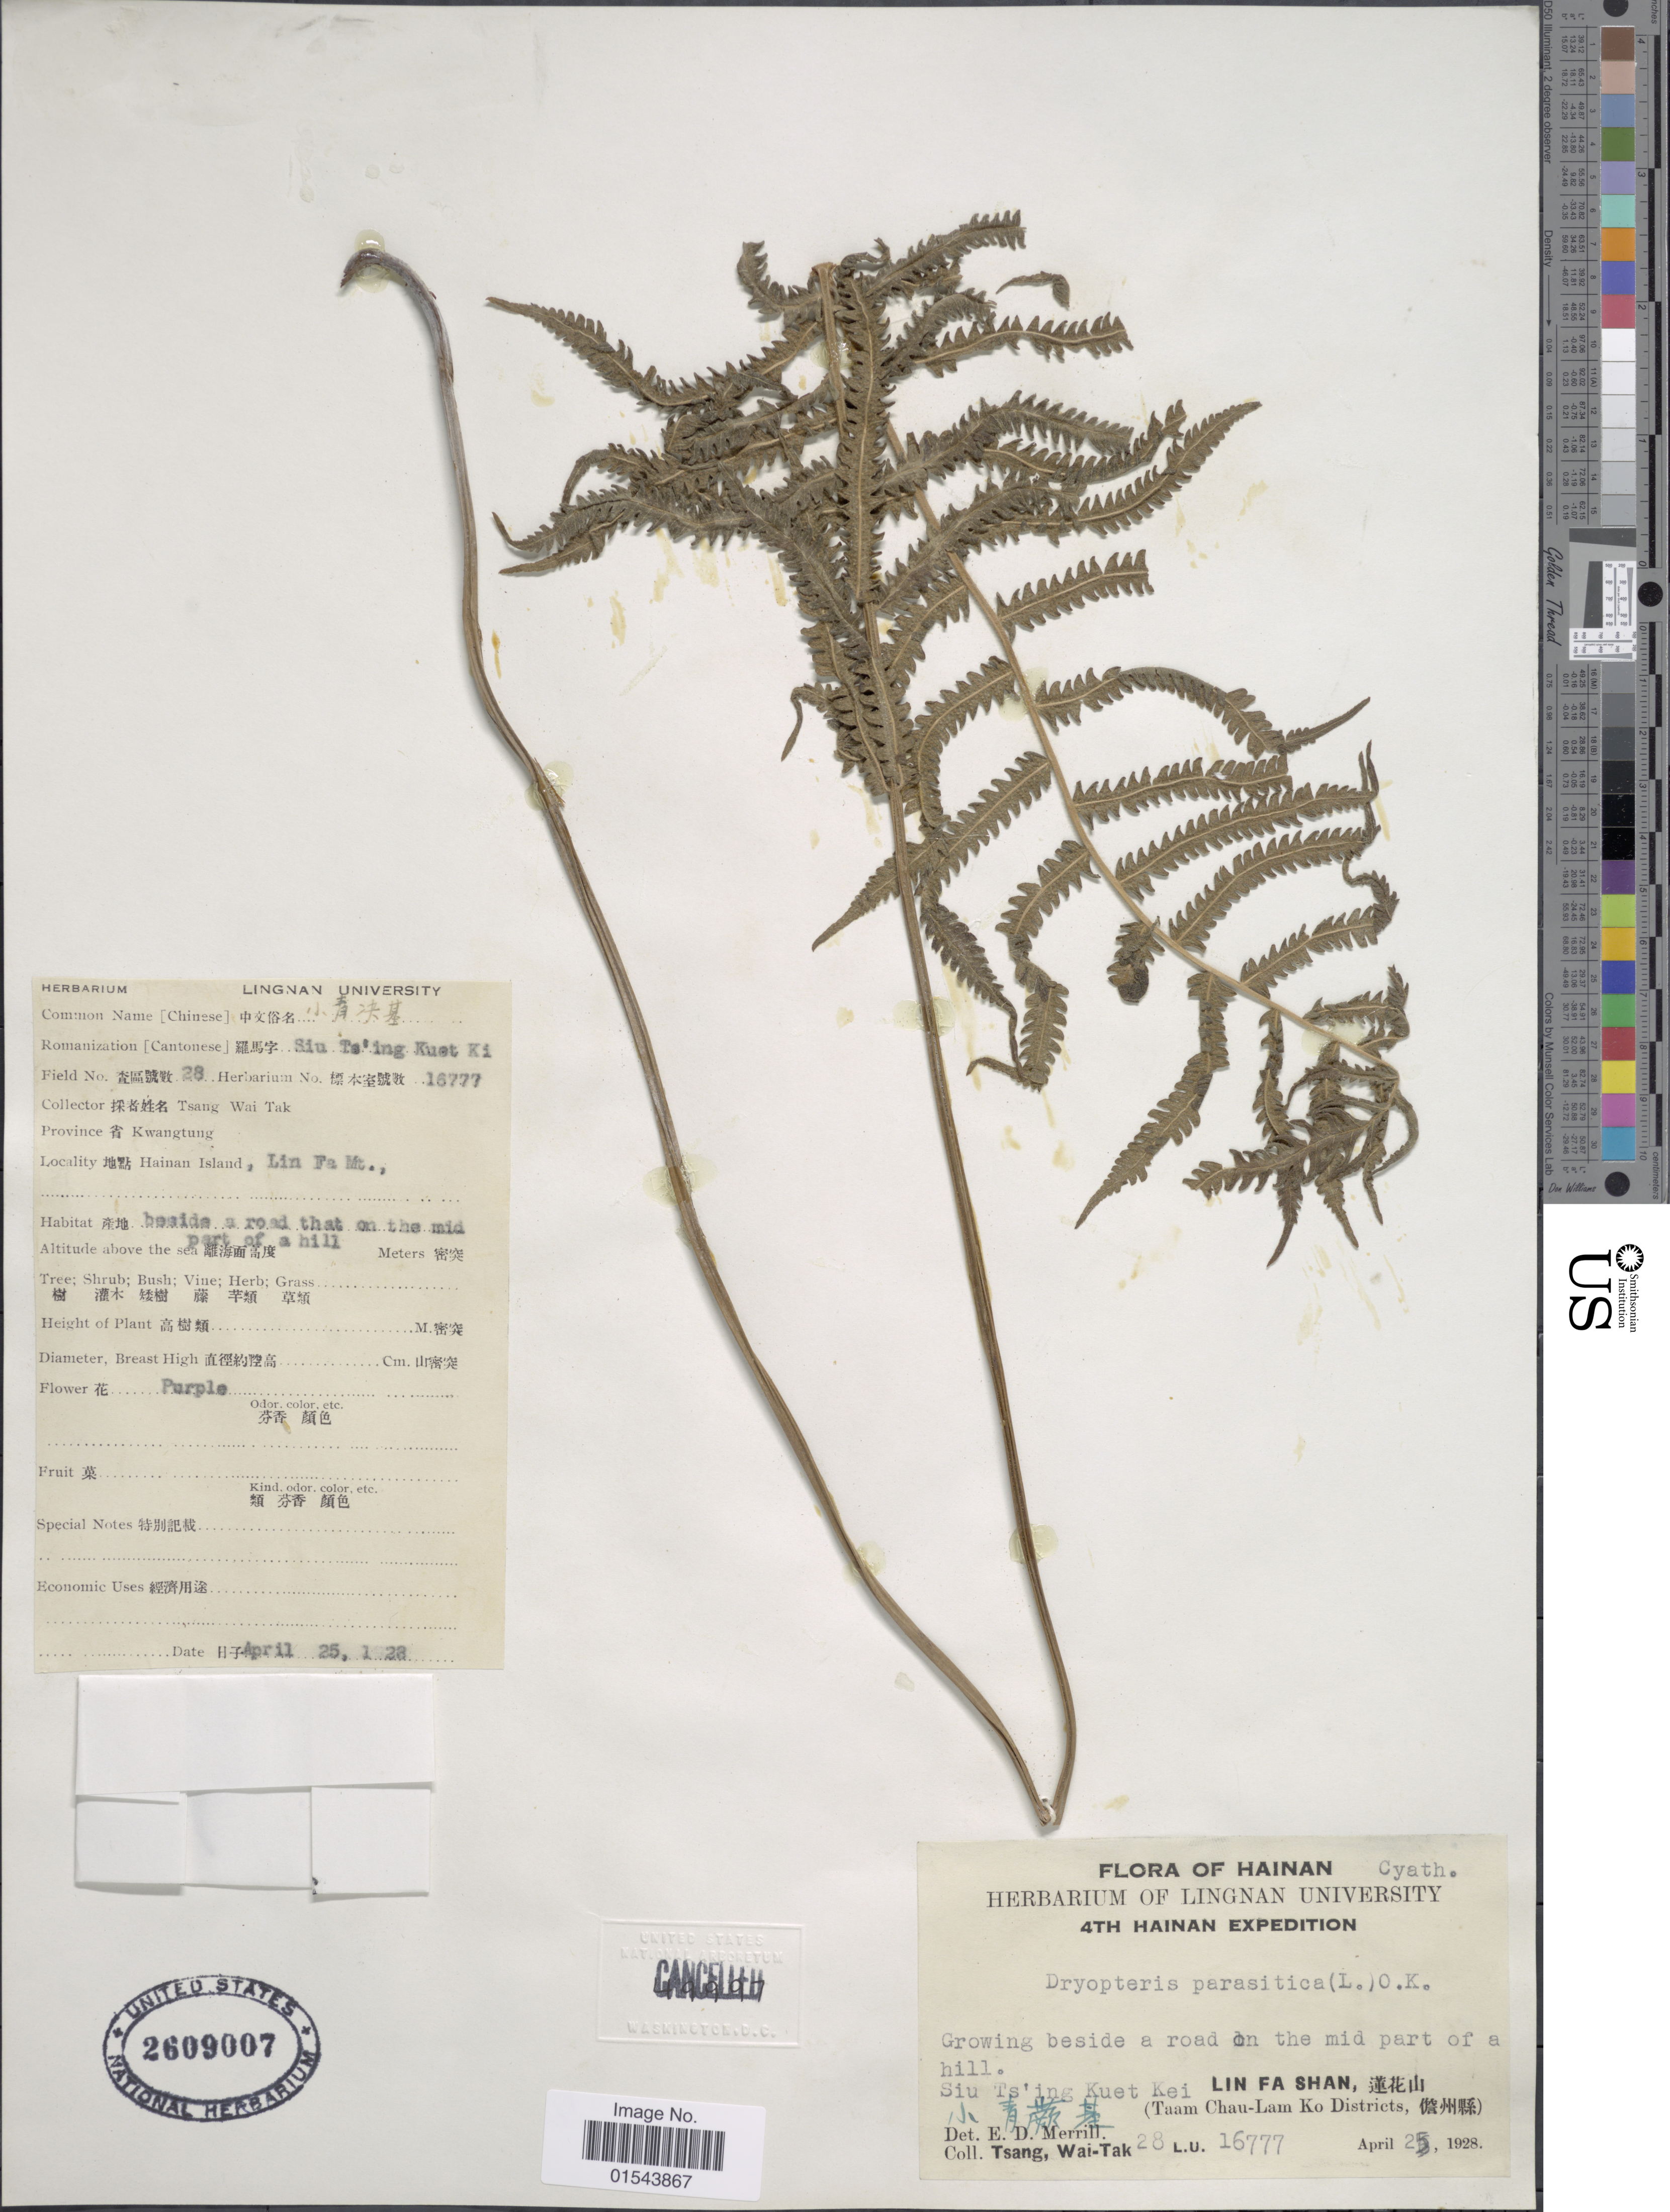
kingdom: Plantae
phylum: Tracheophyta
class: Polypodiopsida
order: Polypodiales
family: Thelypteridaceae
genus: Christella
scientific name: Christella parasitica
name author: (L.) H. Lév.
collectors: W. T. Tsang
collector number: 16777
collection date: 1928-04-25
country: China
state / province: Hainan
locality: Siu Ts' ing Kuet Kei. Lin fa Shan (Taam Chau-Lam Ko District) Hainan Island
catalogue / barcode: US 2609007